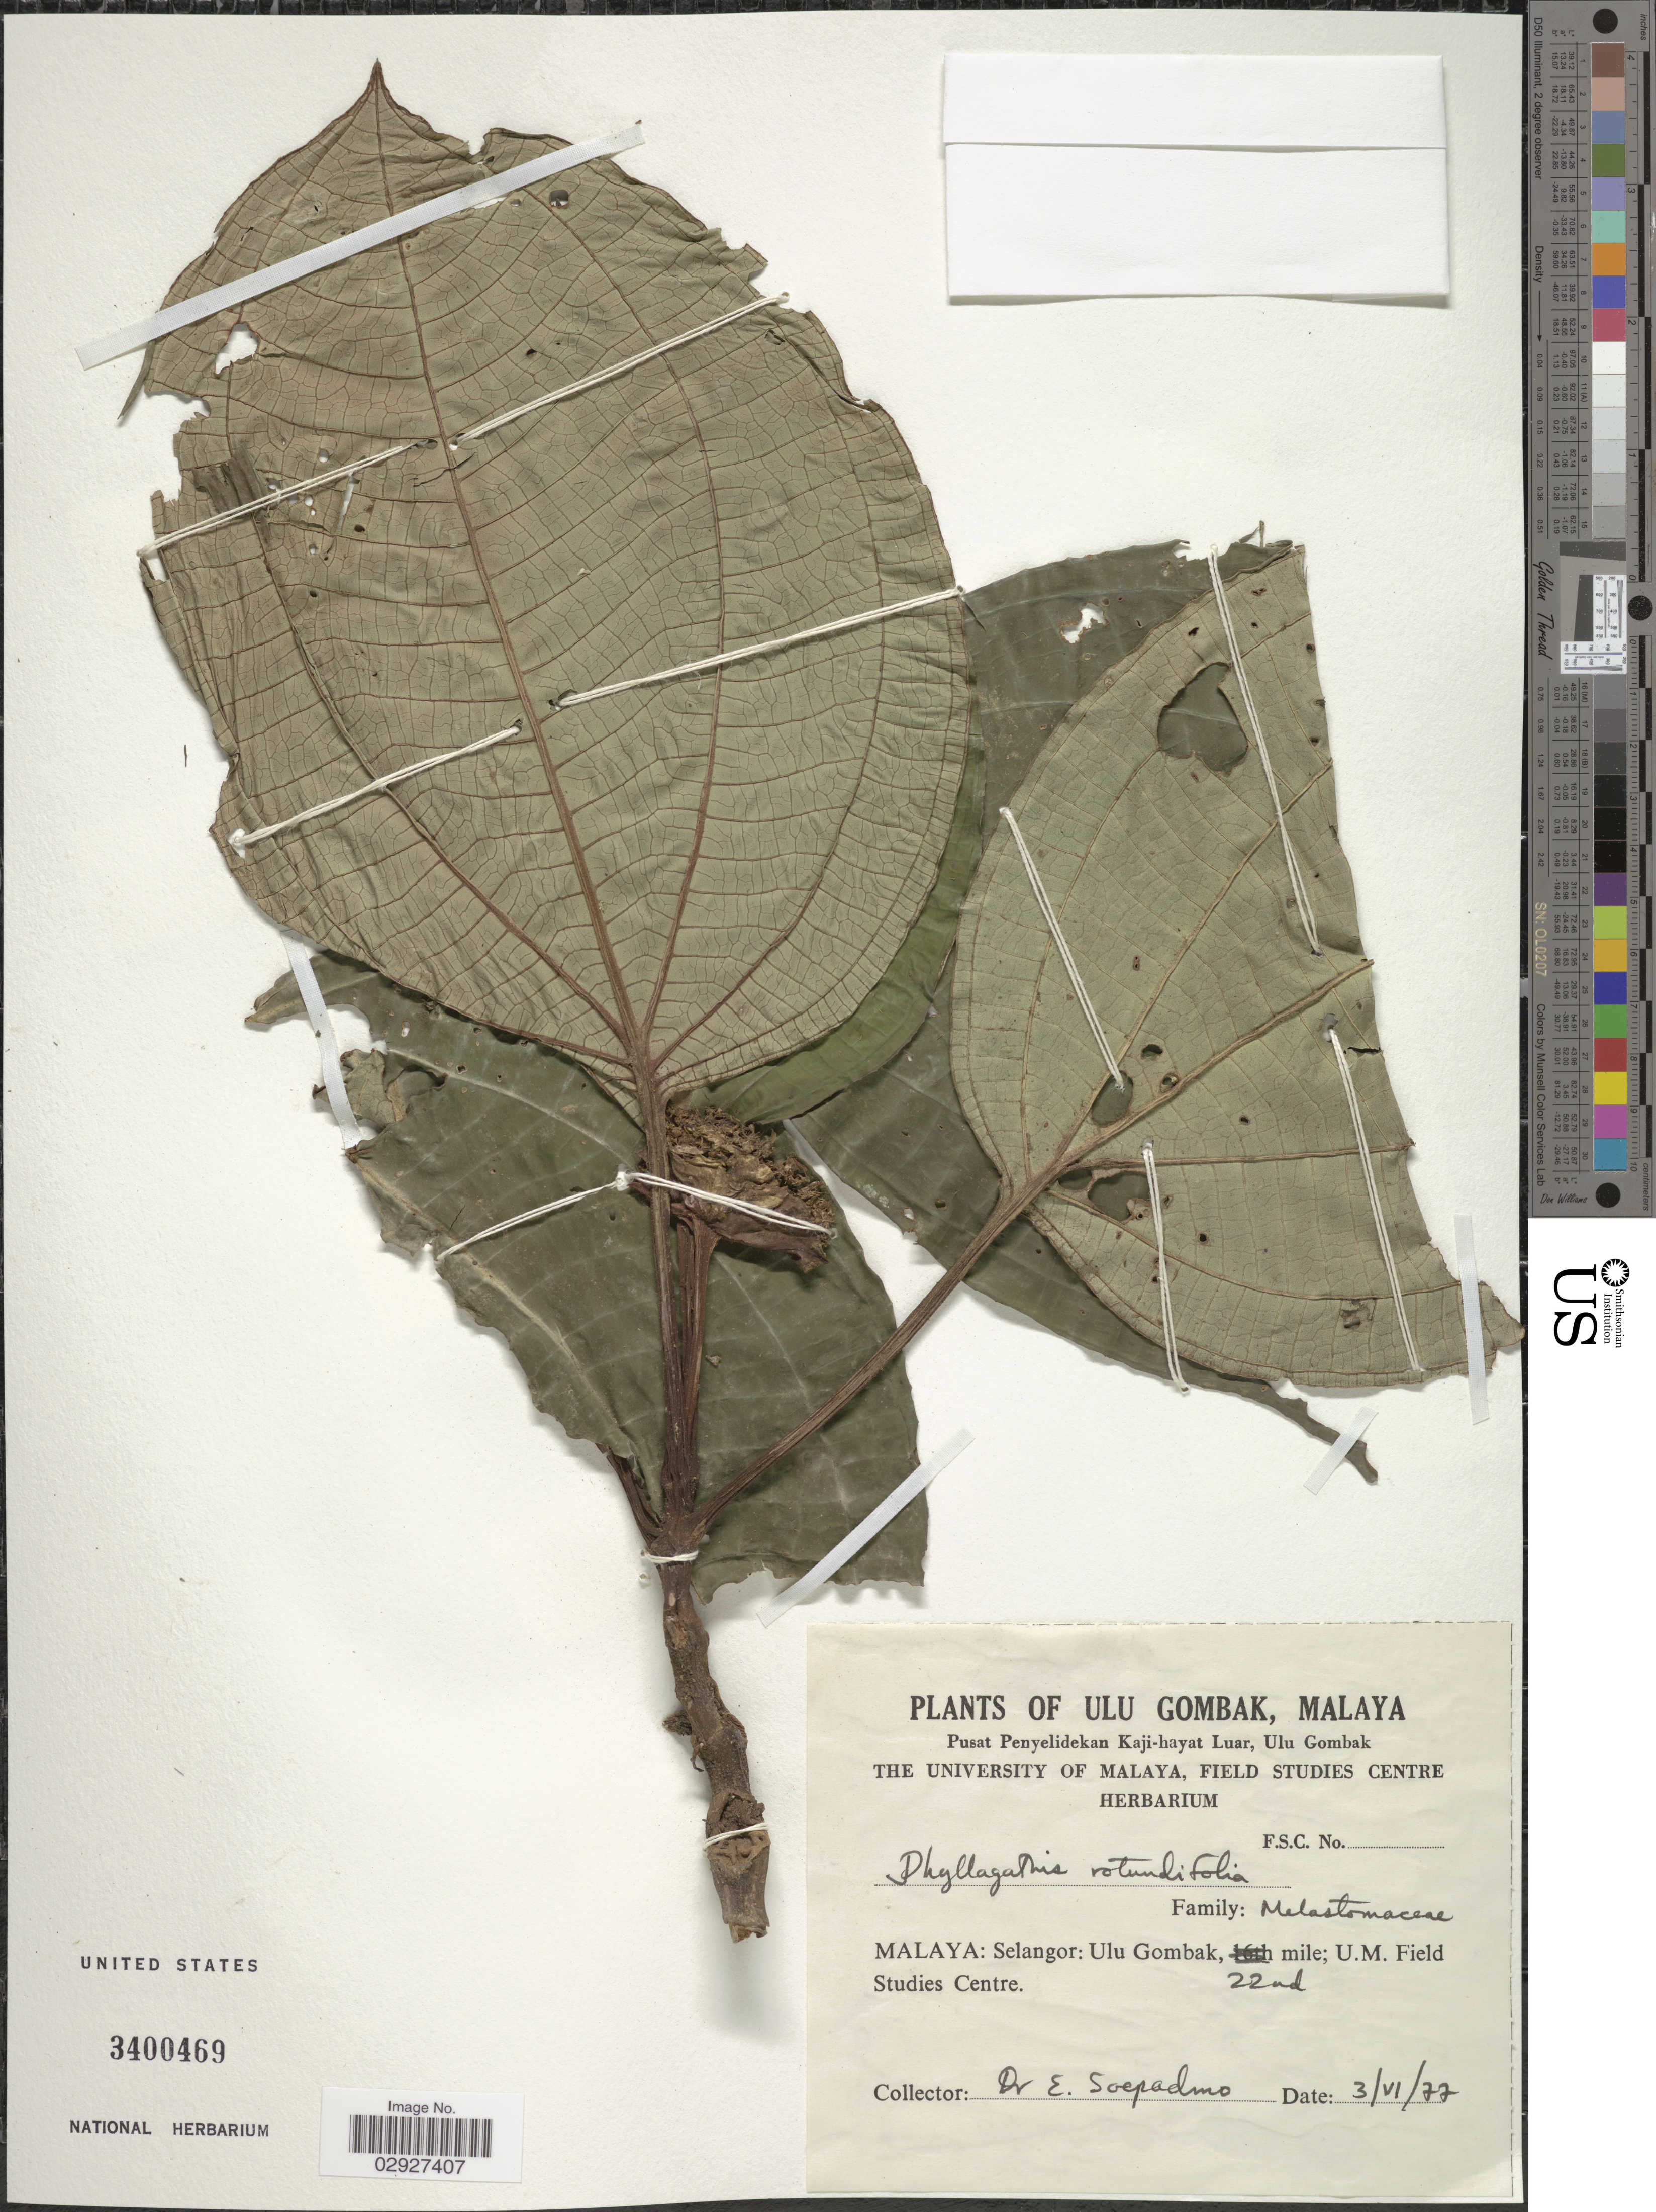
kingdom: Plantae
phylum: Tracheophyta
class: Magnoliopsida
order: Myrtales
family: Melastomataceae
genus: Phyllagathis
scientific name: Phyllagathis rotundifolia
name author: (Jack) Blume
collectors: E. Soepadmo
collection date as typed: Transcribed d/m/y: 3/6/77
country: Malaysia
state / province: Selangor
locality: Ulu Gombak 22nd mile; U.M. Field Studies Centre, Pusat Penyelidekan Kaji-hayat Luar, Ulu Gombak.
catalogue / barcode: US 3400469